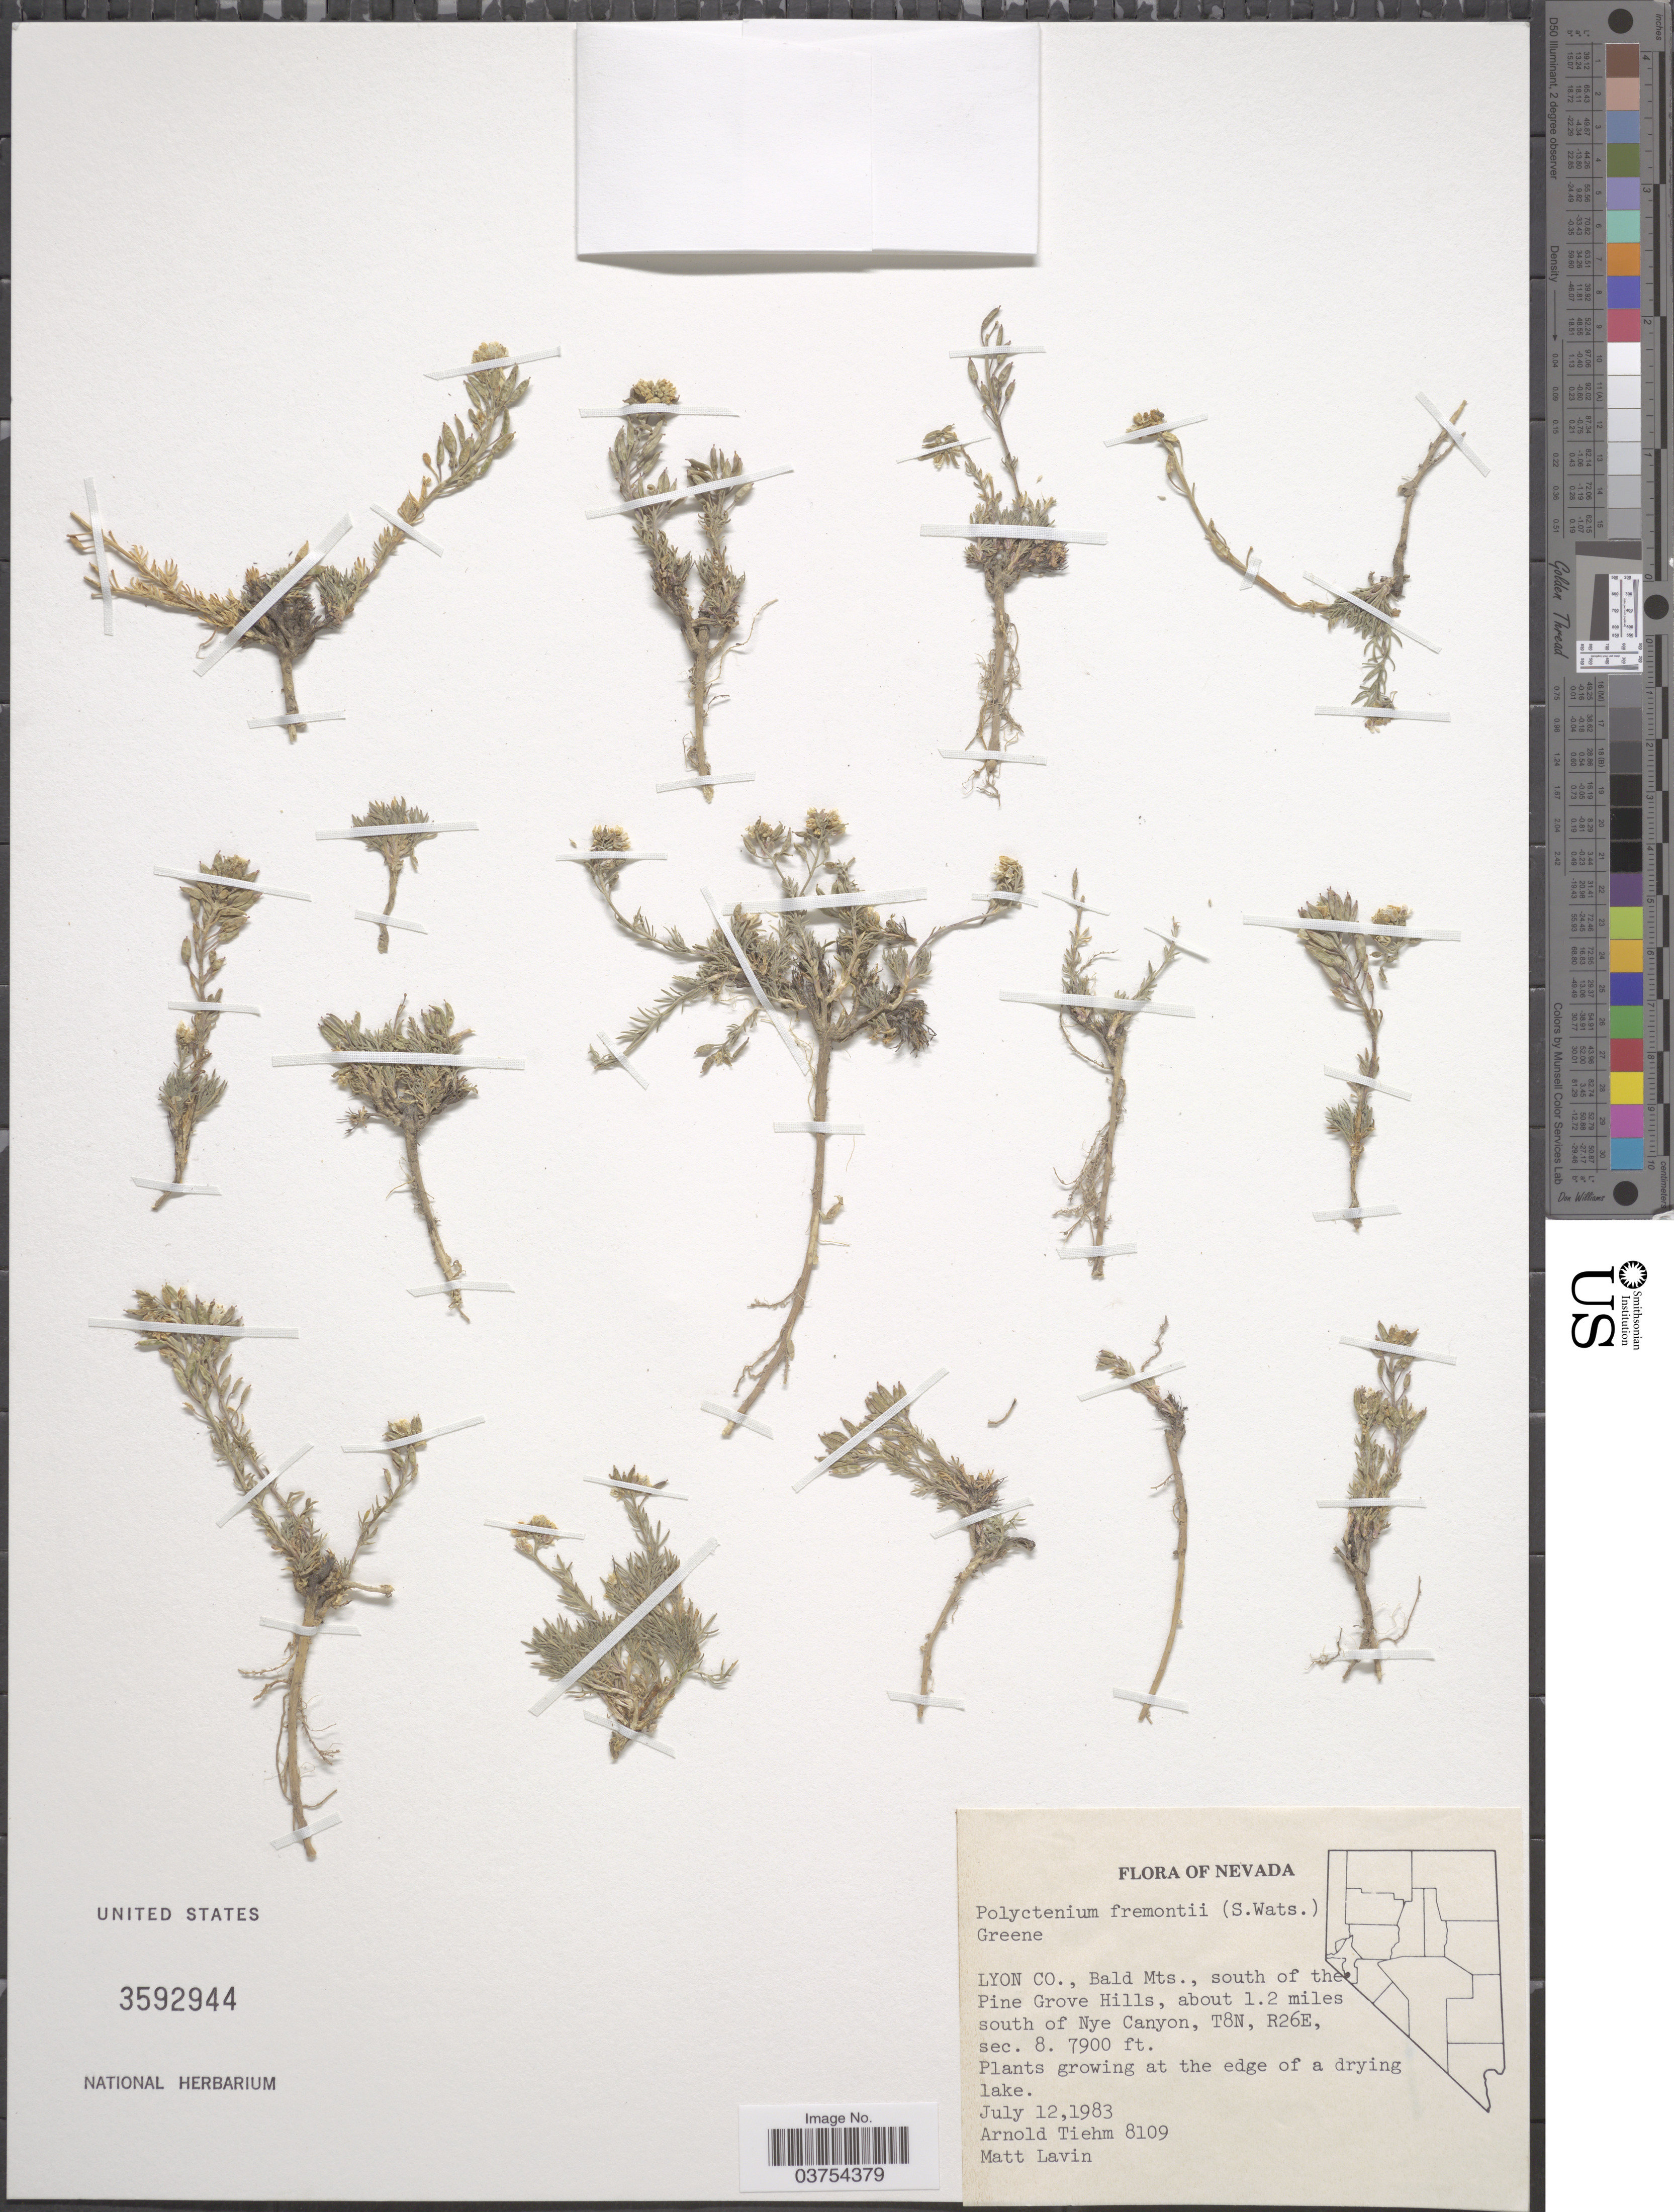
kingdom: Plantae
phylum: Tracheophyta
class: Magnoliopsida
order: Brassicales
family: Brassicaceae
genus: Smelowskia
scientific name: Smelowskia fremontii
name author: S. Watson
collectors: A. Tiehm & M. Lavin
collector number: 8109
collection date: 1983-07-12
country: United States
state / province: Nevada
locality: Lyon Co., Bald Mts., south of the Pine Grove Hills, about 1.2 miles south of Nye Canyon, T8N, R26E, sec. 8.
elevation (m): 2408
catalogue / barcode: US 3592944